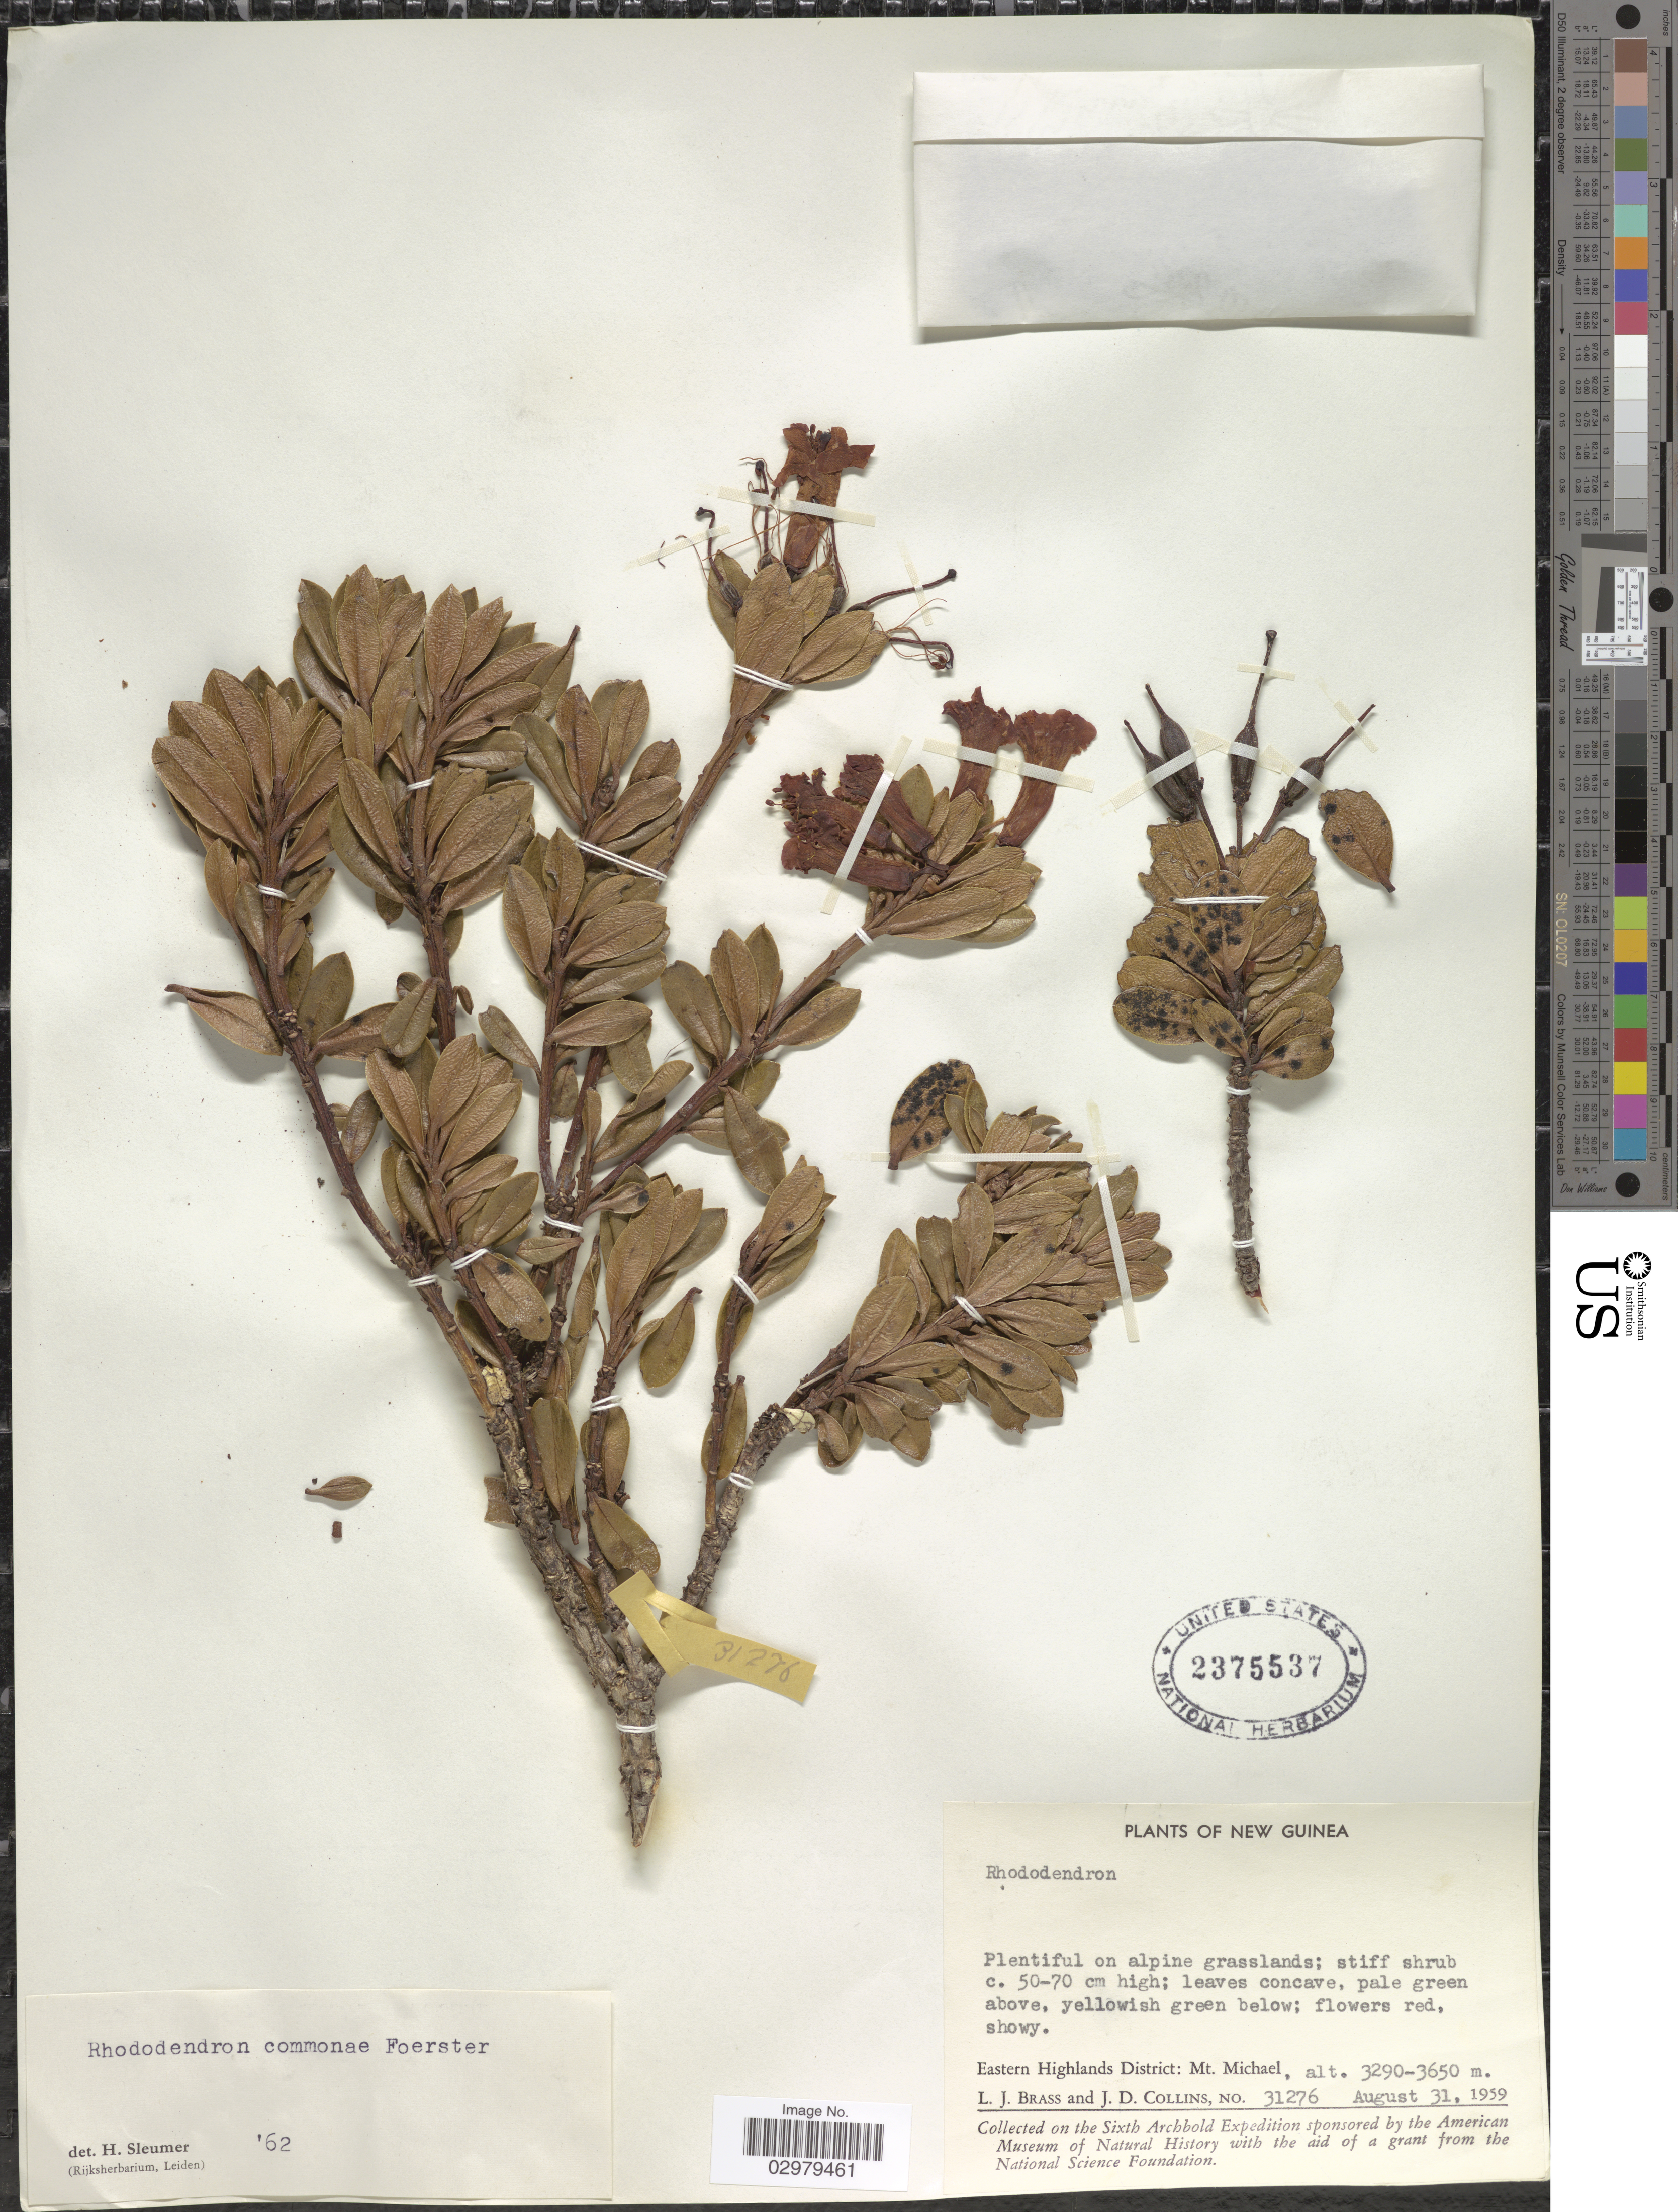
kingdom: Plantae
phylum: Tracheophyta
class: Magnoliopsida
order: Ericales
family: Ericaceae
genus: Rhododendron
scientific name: Rhododendron commonae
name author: F. Först.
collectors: L. J. Brass & J. Collins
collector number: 31276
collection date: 1959-08-31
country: Papua New Guinea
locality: New Guinea. Eastern Highlands District: Mt. Michael.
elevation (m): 3290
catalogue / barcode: US 2375537